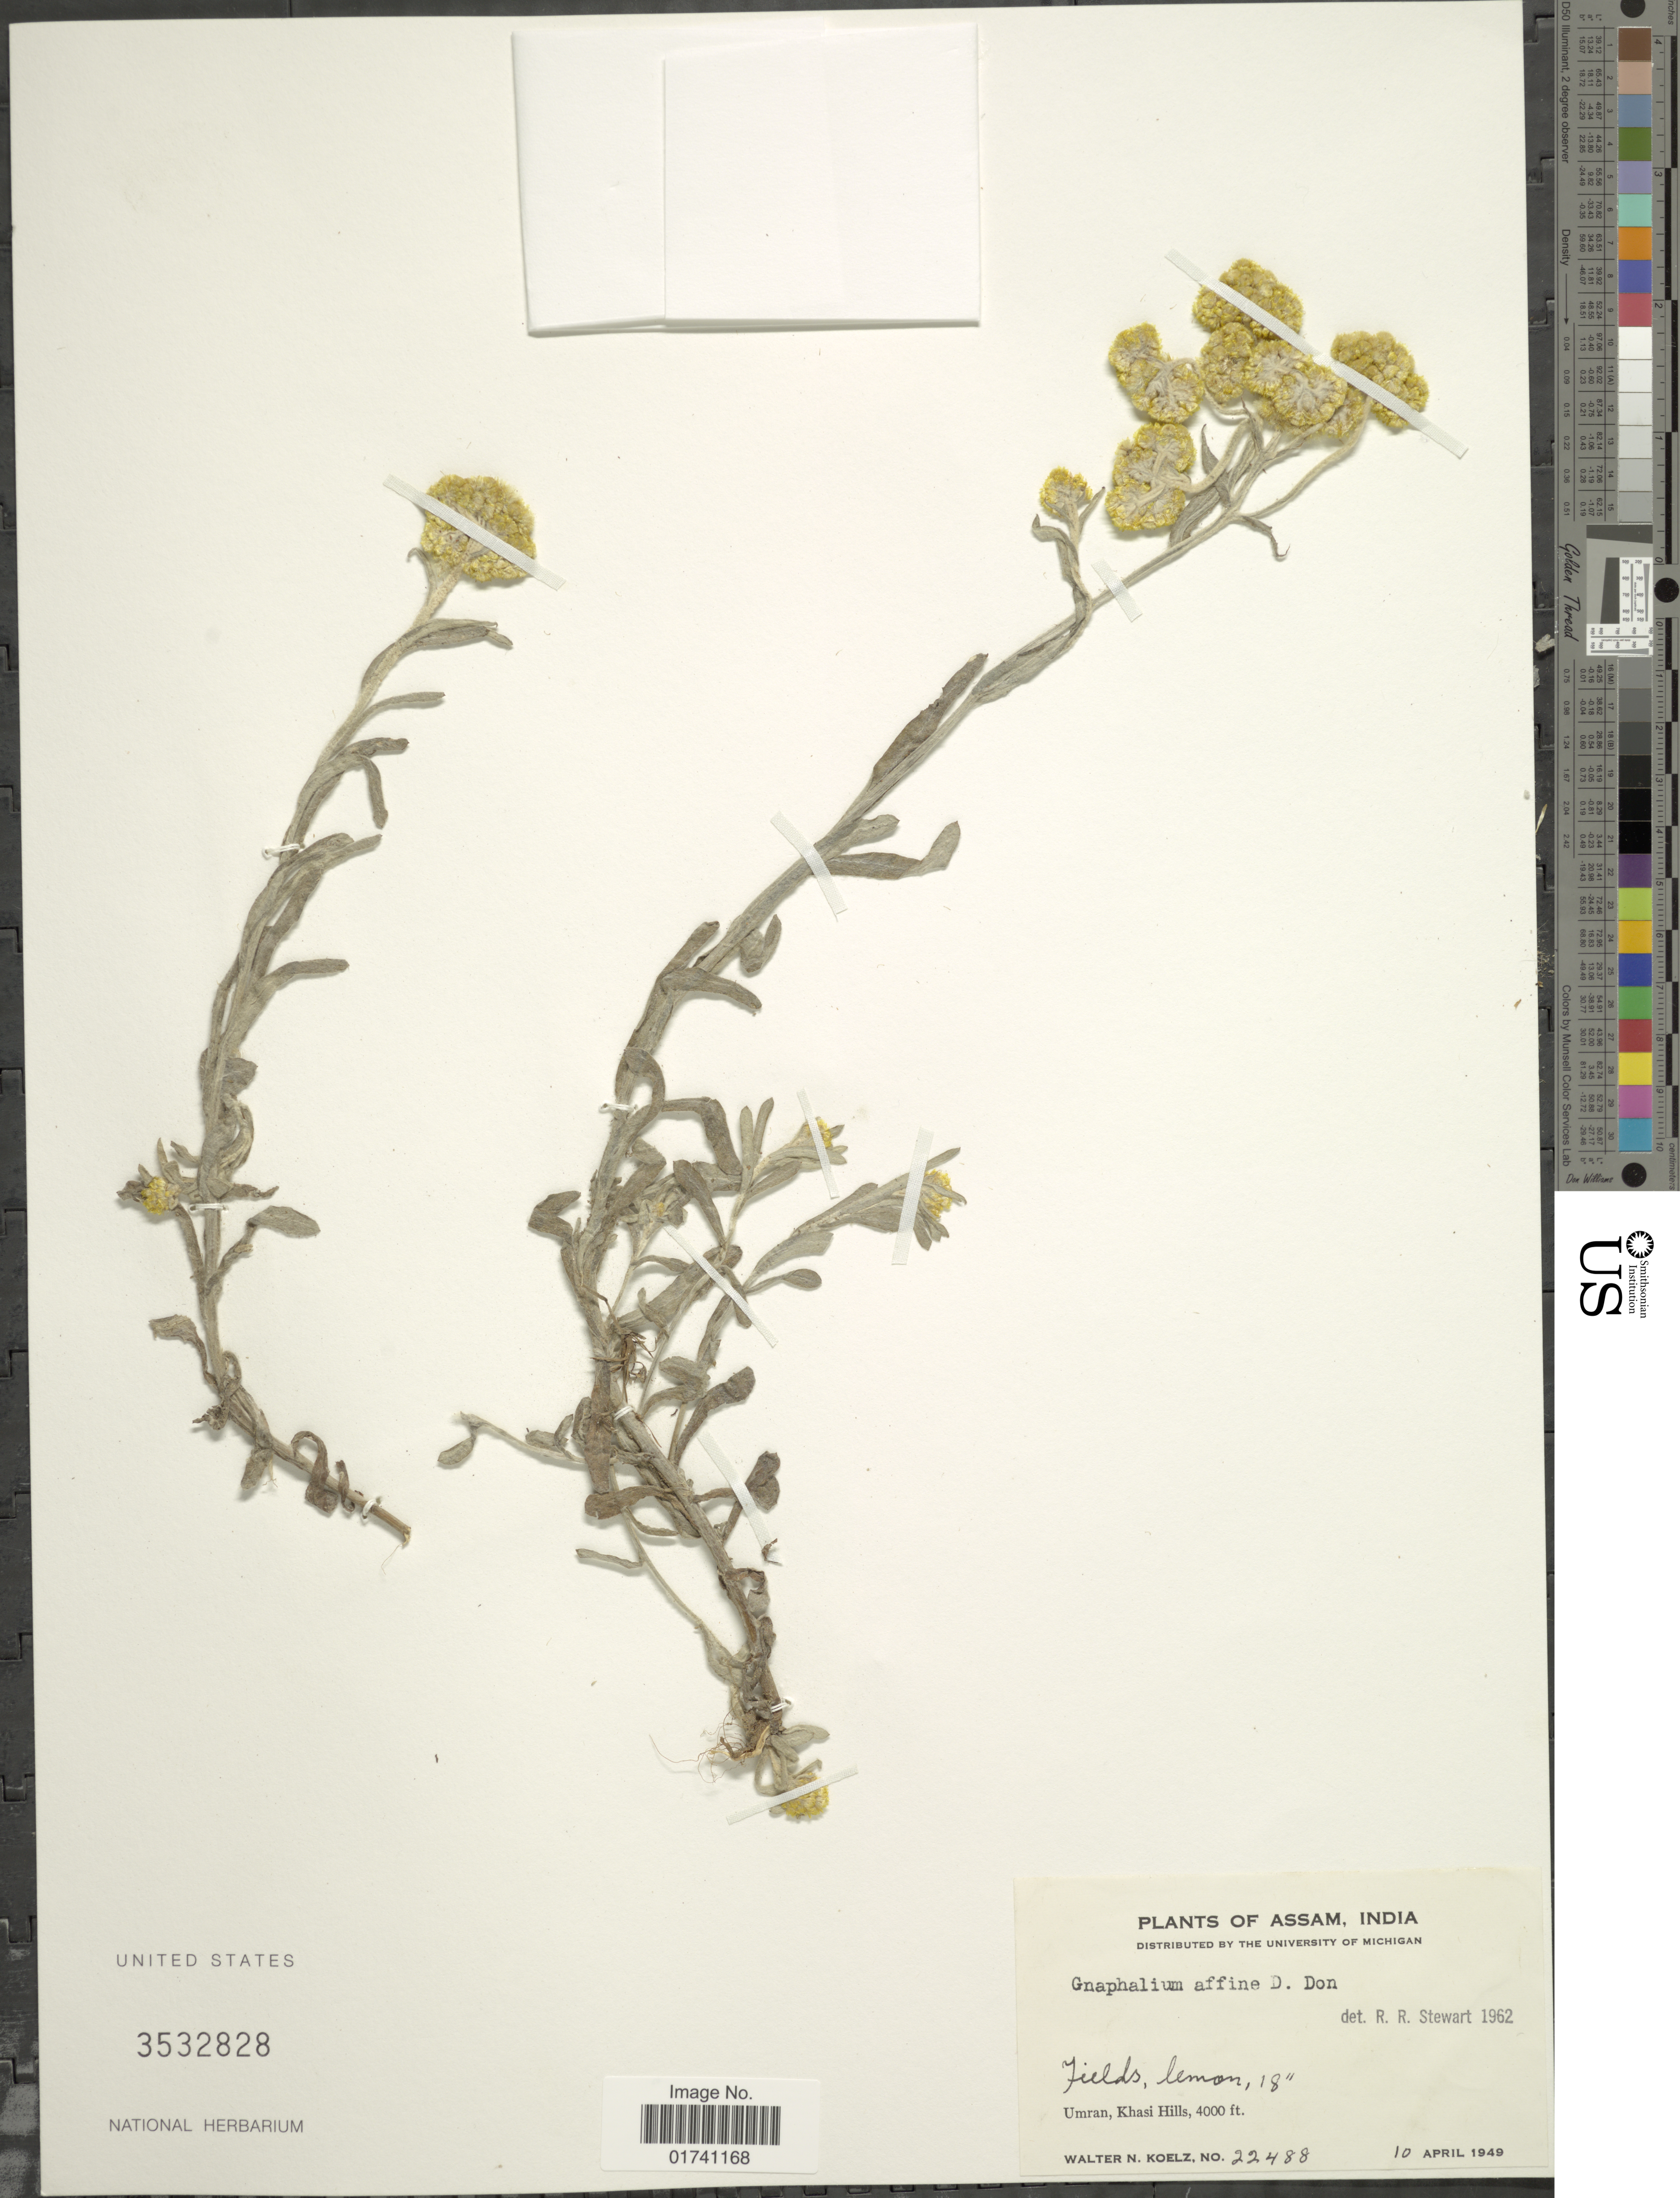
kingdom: Plantae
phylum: Tracheophyta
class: Magnoliopsida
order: Asterales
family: Asteraceae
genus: Laphangium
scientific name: Laphangium affine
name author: (D. Don) Tzvelev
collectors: W. N. Koelz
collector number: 22488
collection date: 1949-04-10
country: India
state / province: Meghalaya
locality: Umran, Khasi Hills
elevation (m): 1219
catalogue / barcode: US 3532828